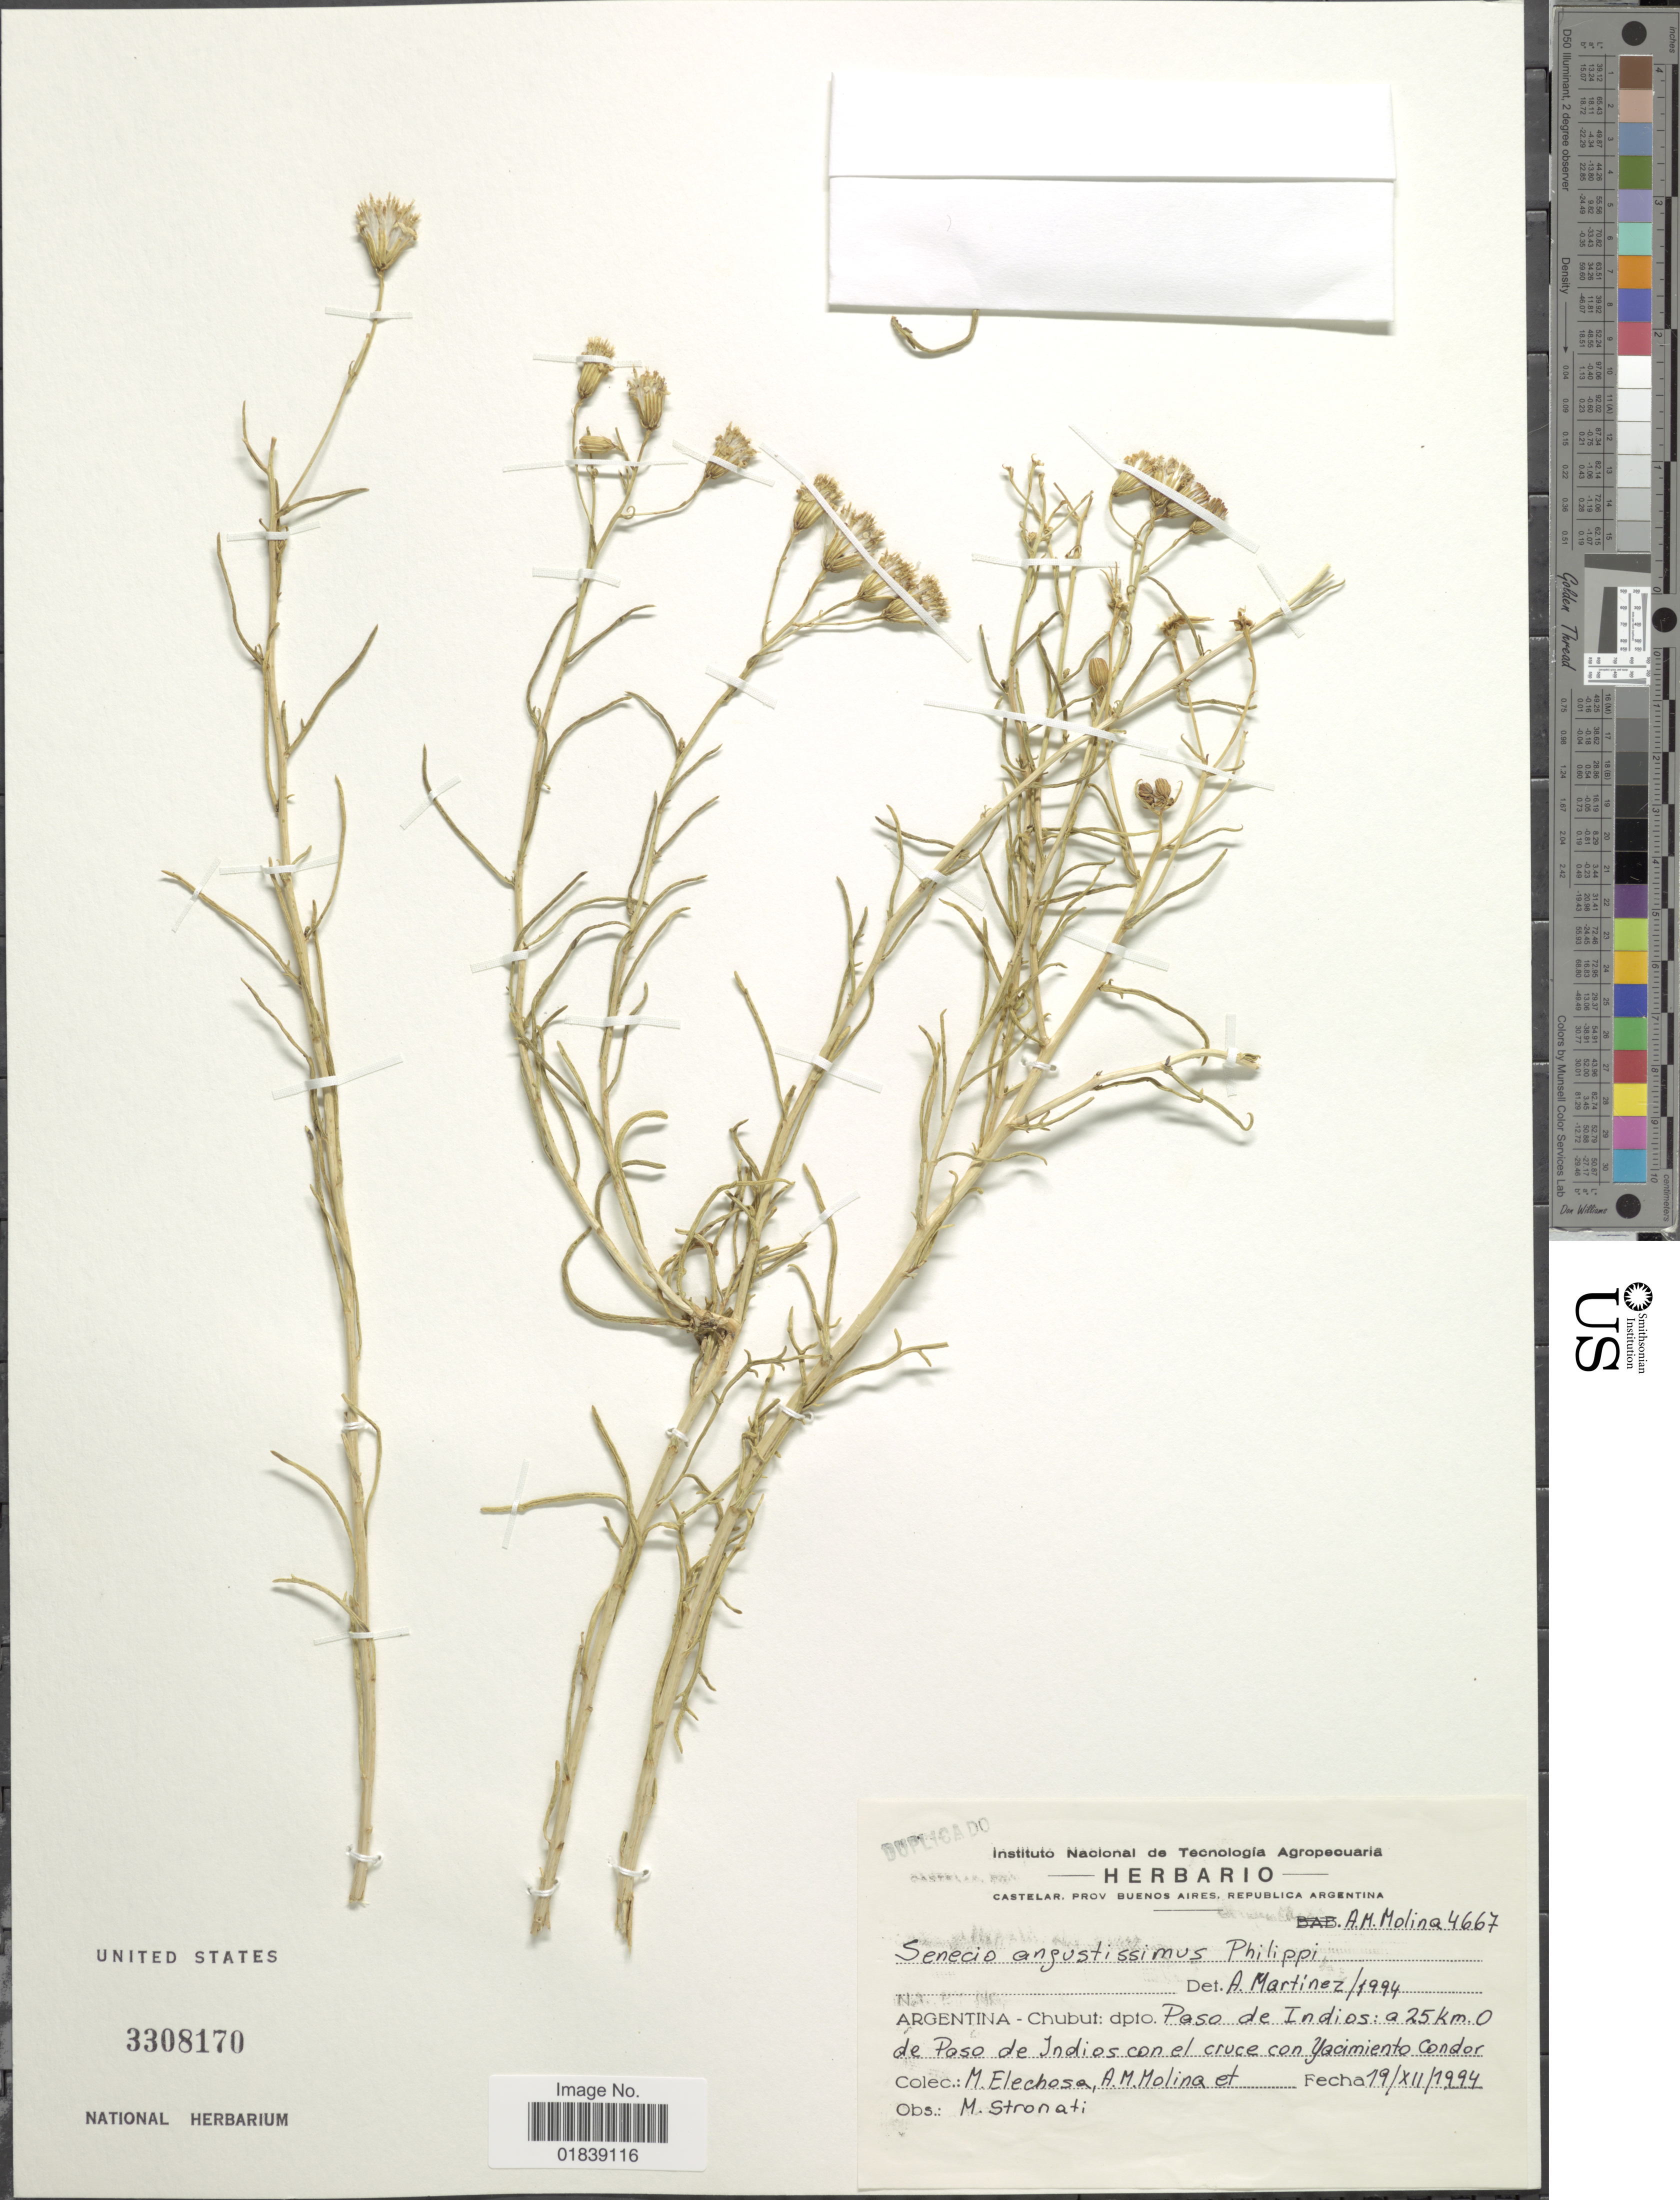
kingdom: Plantae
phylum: Tracheophyta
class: Magnoliopsida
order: Asterales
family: Asteraceae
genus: Senecio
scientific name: Senecio angustissimus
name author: Phil.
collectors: M. Elechosa, A. M. Molina & M. Stronati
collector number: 4667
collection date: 1994-12-19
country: Argentina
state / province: Chubut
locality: Dpto. Paso de Indios, a 25 km O de Paso de Indios con el cruce con Yacimiento Condor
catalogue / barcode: US 3308170